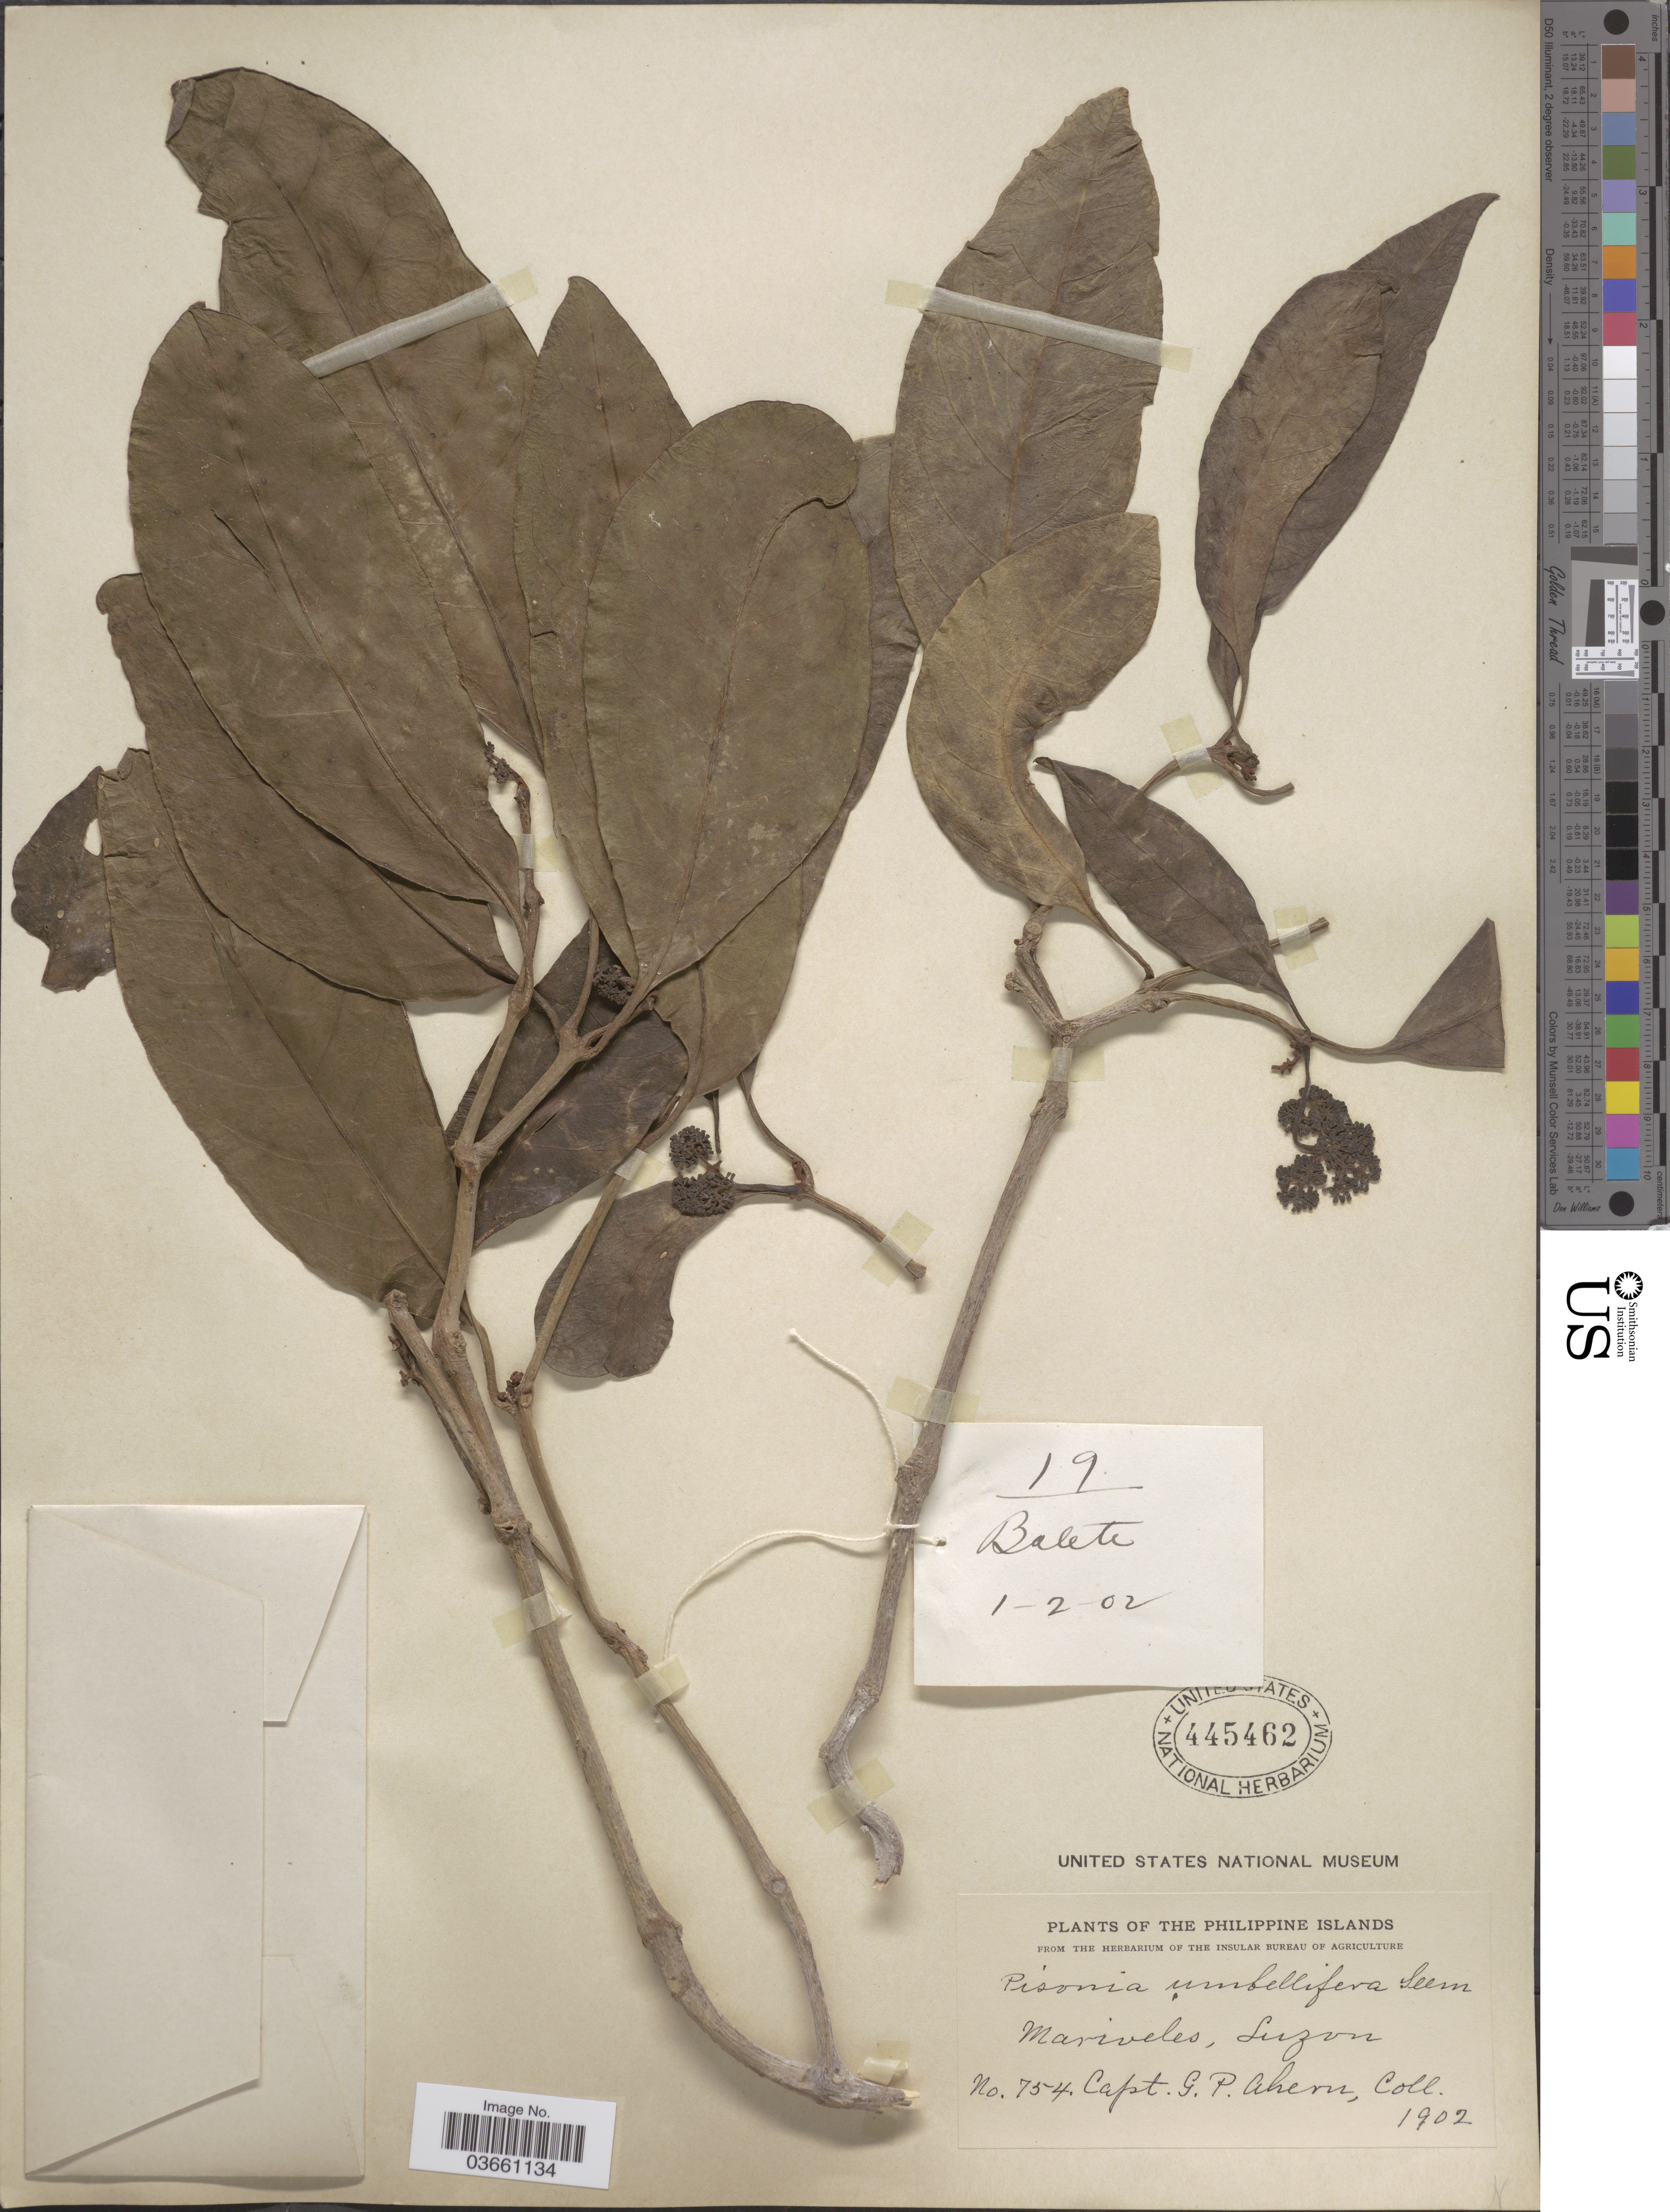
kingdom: Plantae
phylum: Tracheophyta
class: Magnoliopsida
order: Caryophyllales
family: Nyctaginaceae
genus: Pisonia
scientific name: Pisonia umbellifera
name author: (J.R. Forst. & G. Forst.) Seem.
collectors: G. Ahern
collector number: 754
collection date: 1902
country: Philippines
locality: Mariveles, Luzon.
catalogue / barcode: US 445462